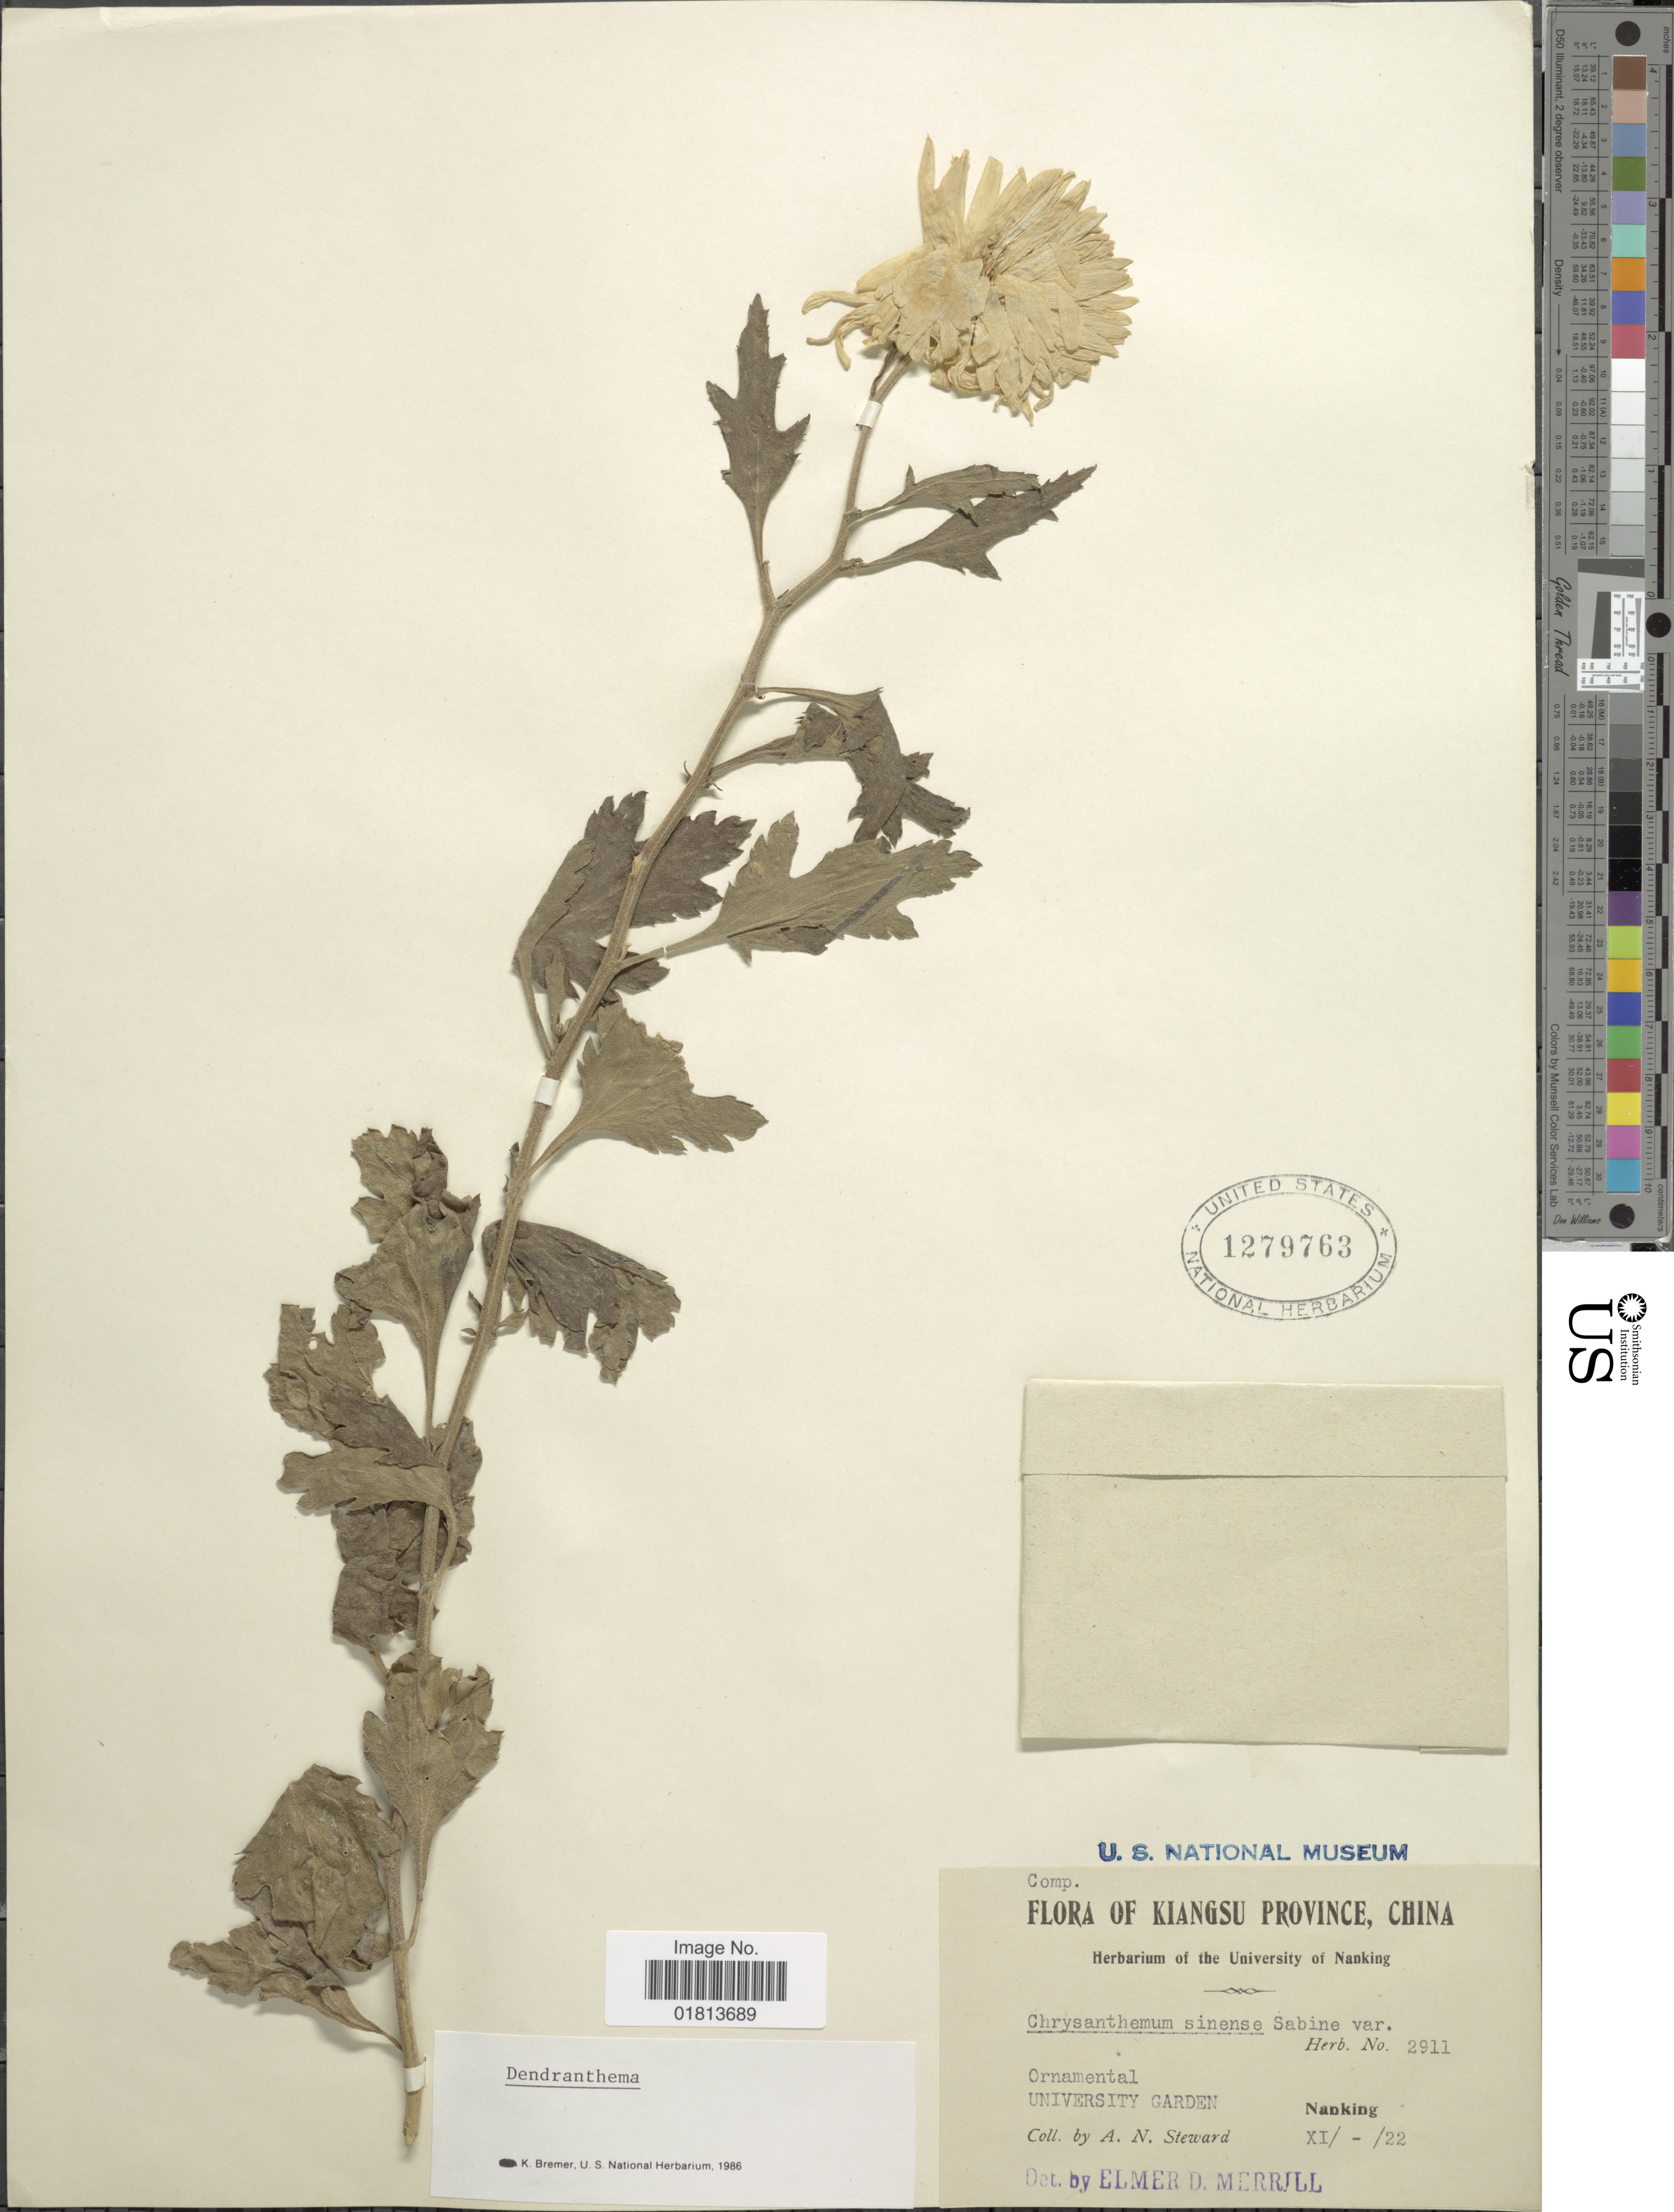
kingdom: Plantae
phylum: Tracheophyta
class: Magnoliopsida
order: Asterales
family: Asteraceae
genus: Dendranthema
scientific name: Dendranthema grandiflorum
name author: (Ramat.) Kitam.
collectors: A. N. Steward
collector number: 2911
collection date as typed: Transcribed d/m/y: /11/22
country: China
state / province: Jiangsu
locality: Kiangsu Province, China, Nanking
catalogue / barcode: US 1279763